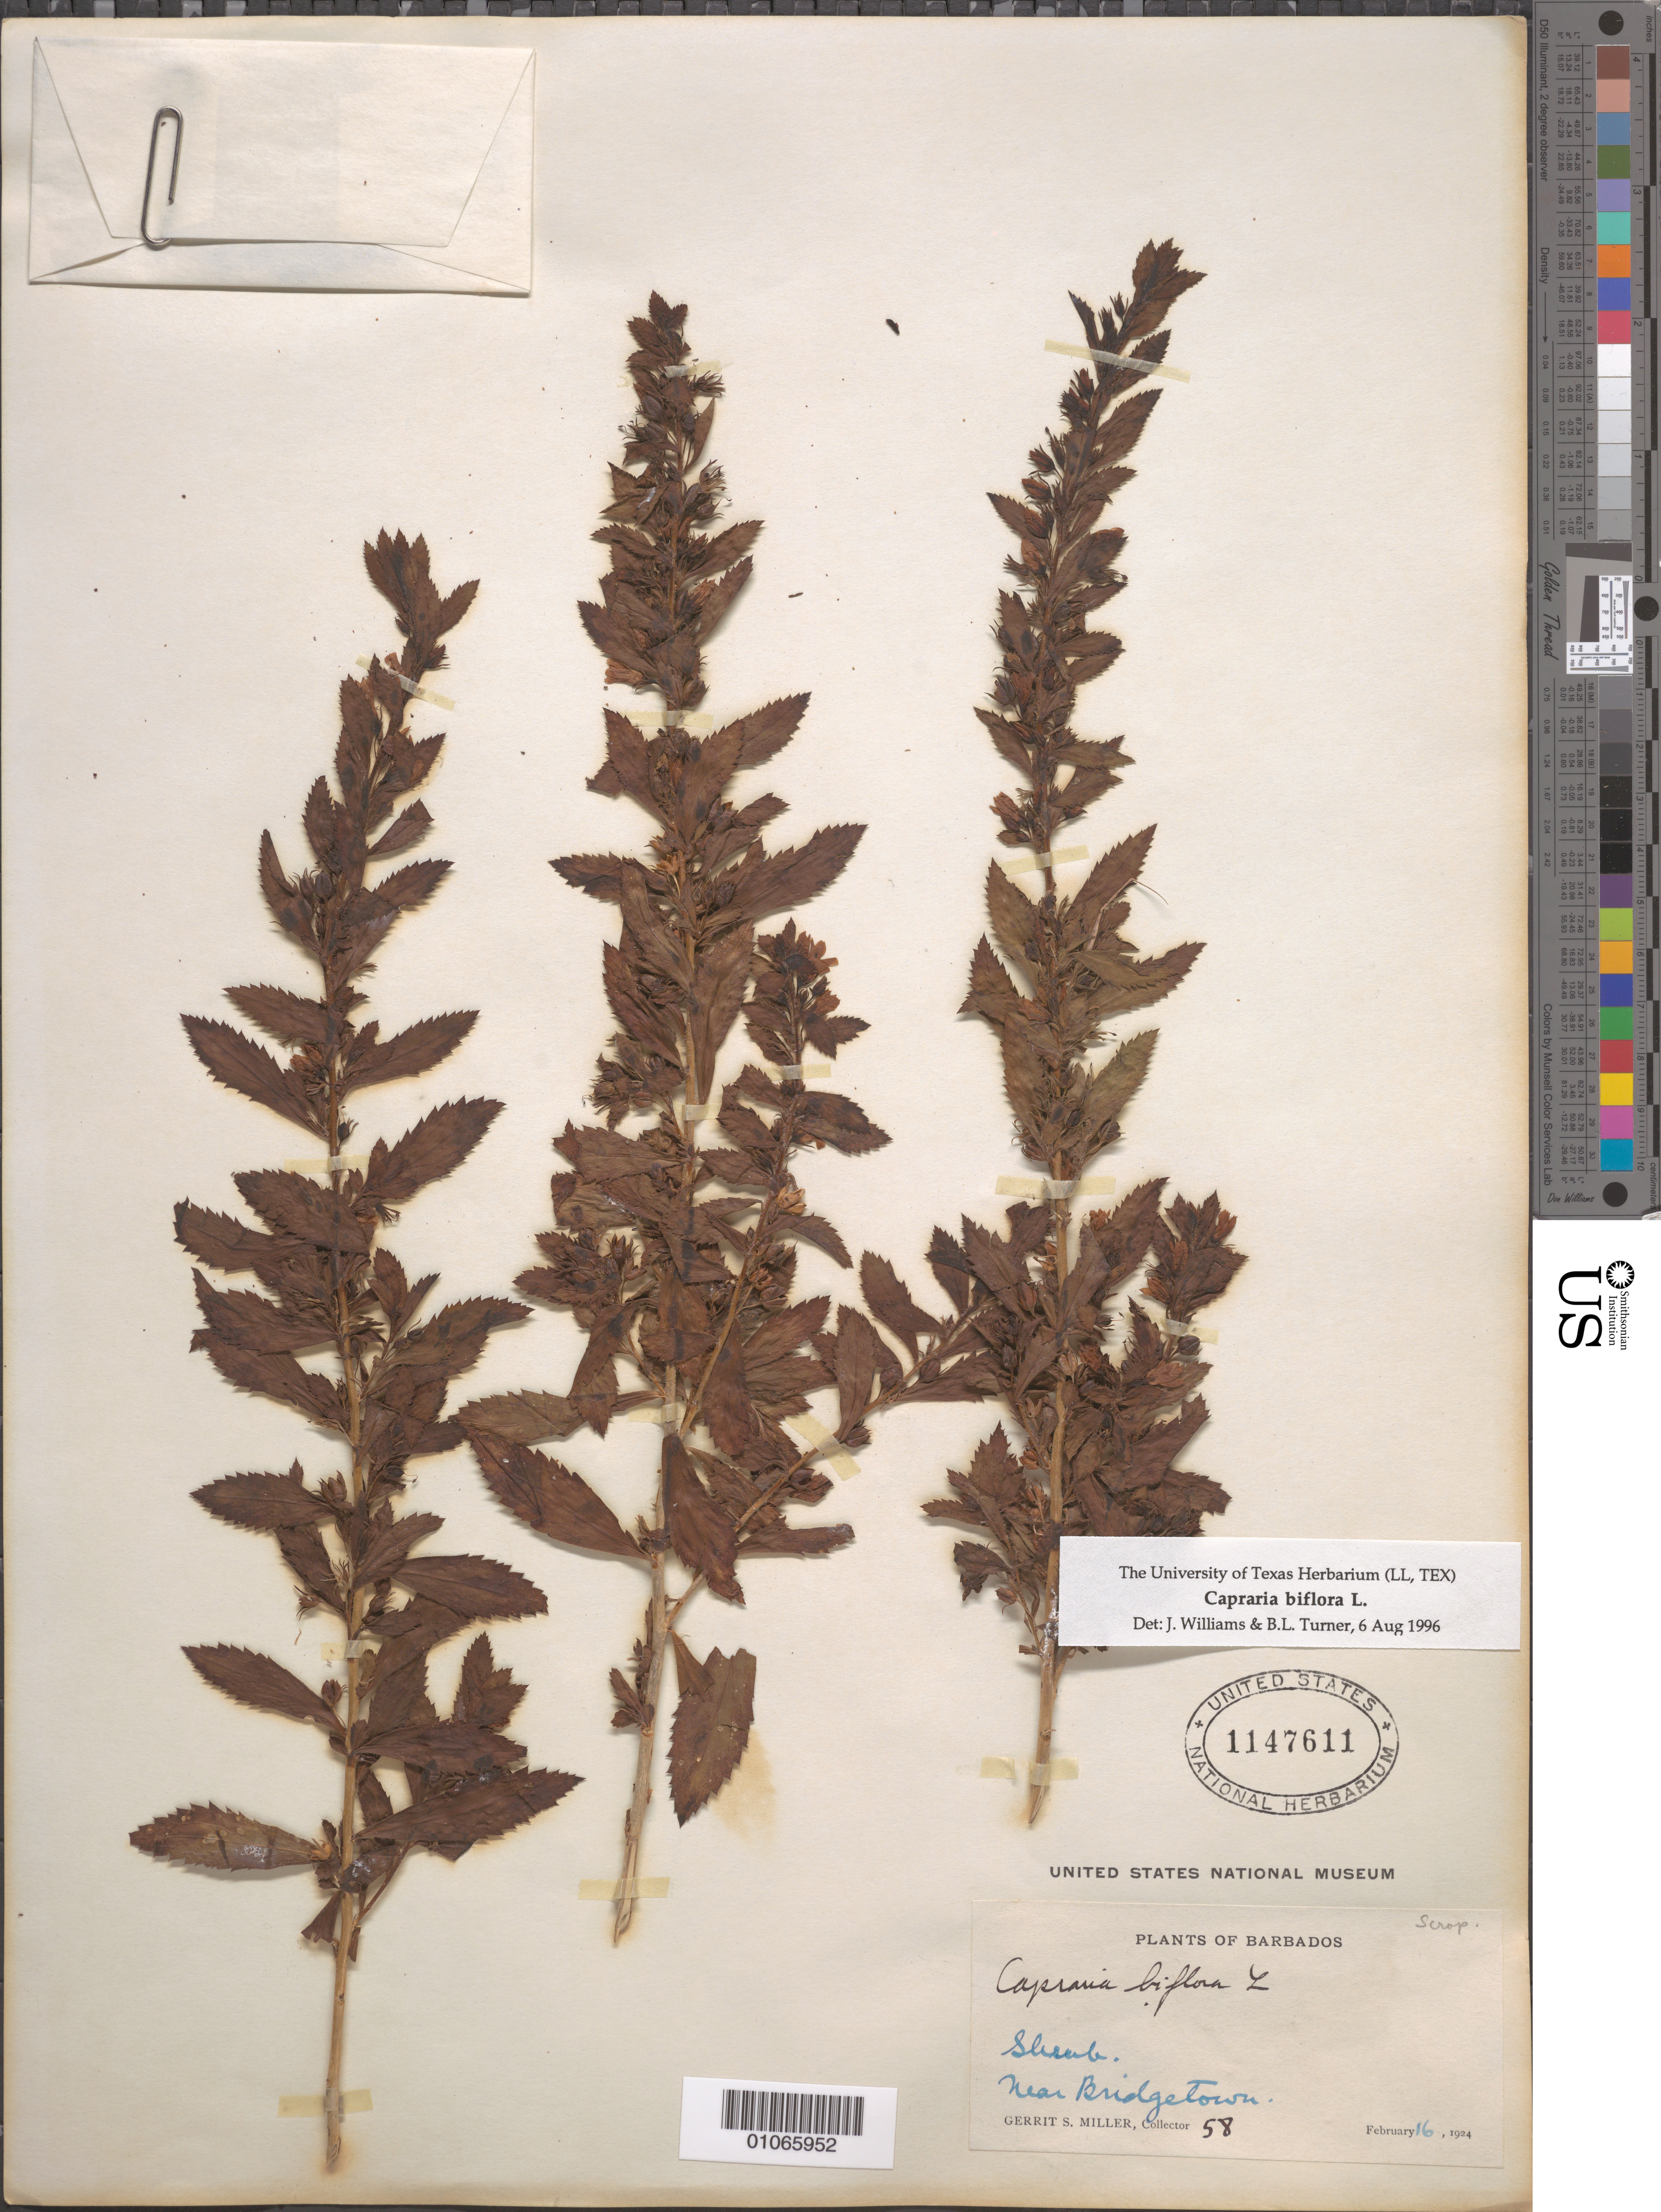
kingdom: Plantae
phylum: Tracheophyta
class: Magnoliopsida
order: Lamiales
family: Scrophulariaceae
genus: Capraria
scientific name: Capraria biflora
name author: L.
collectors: G. S. Miller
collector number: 58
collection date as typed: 16 Feb 1924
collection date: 1924-02-16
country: Barbados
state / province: Saint Michael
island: Barbados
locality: Near Bridgetown.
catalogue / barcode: US 1147611